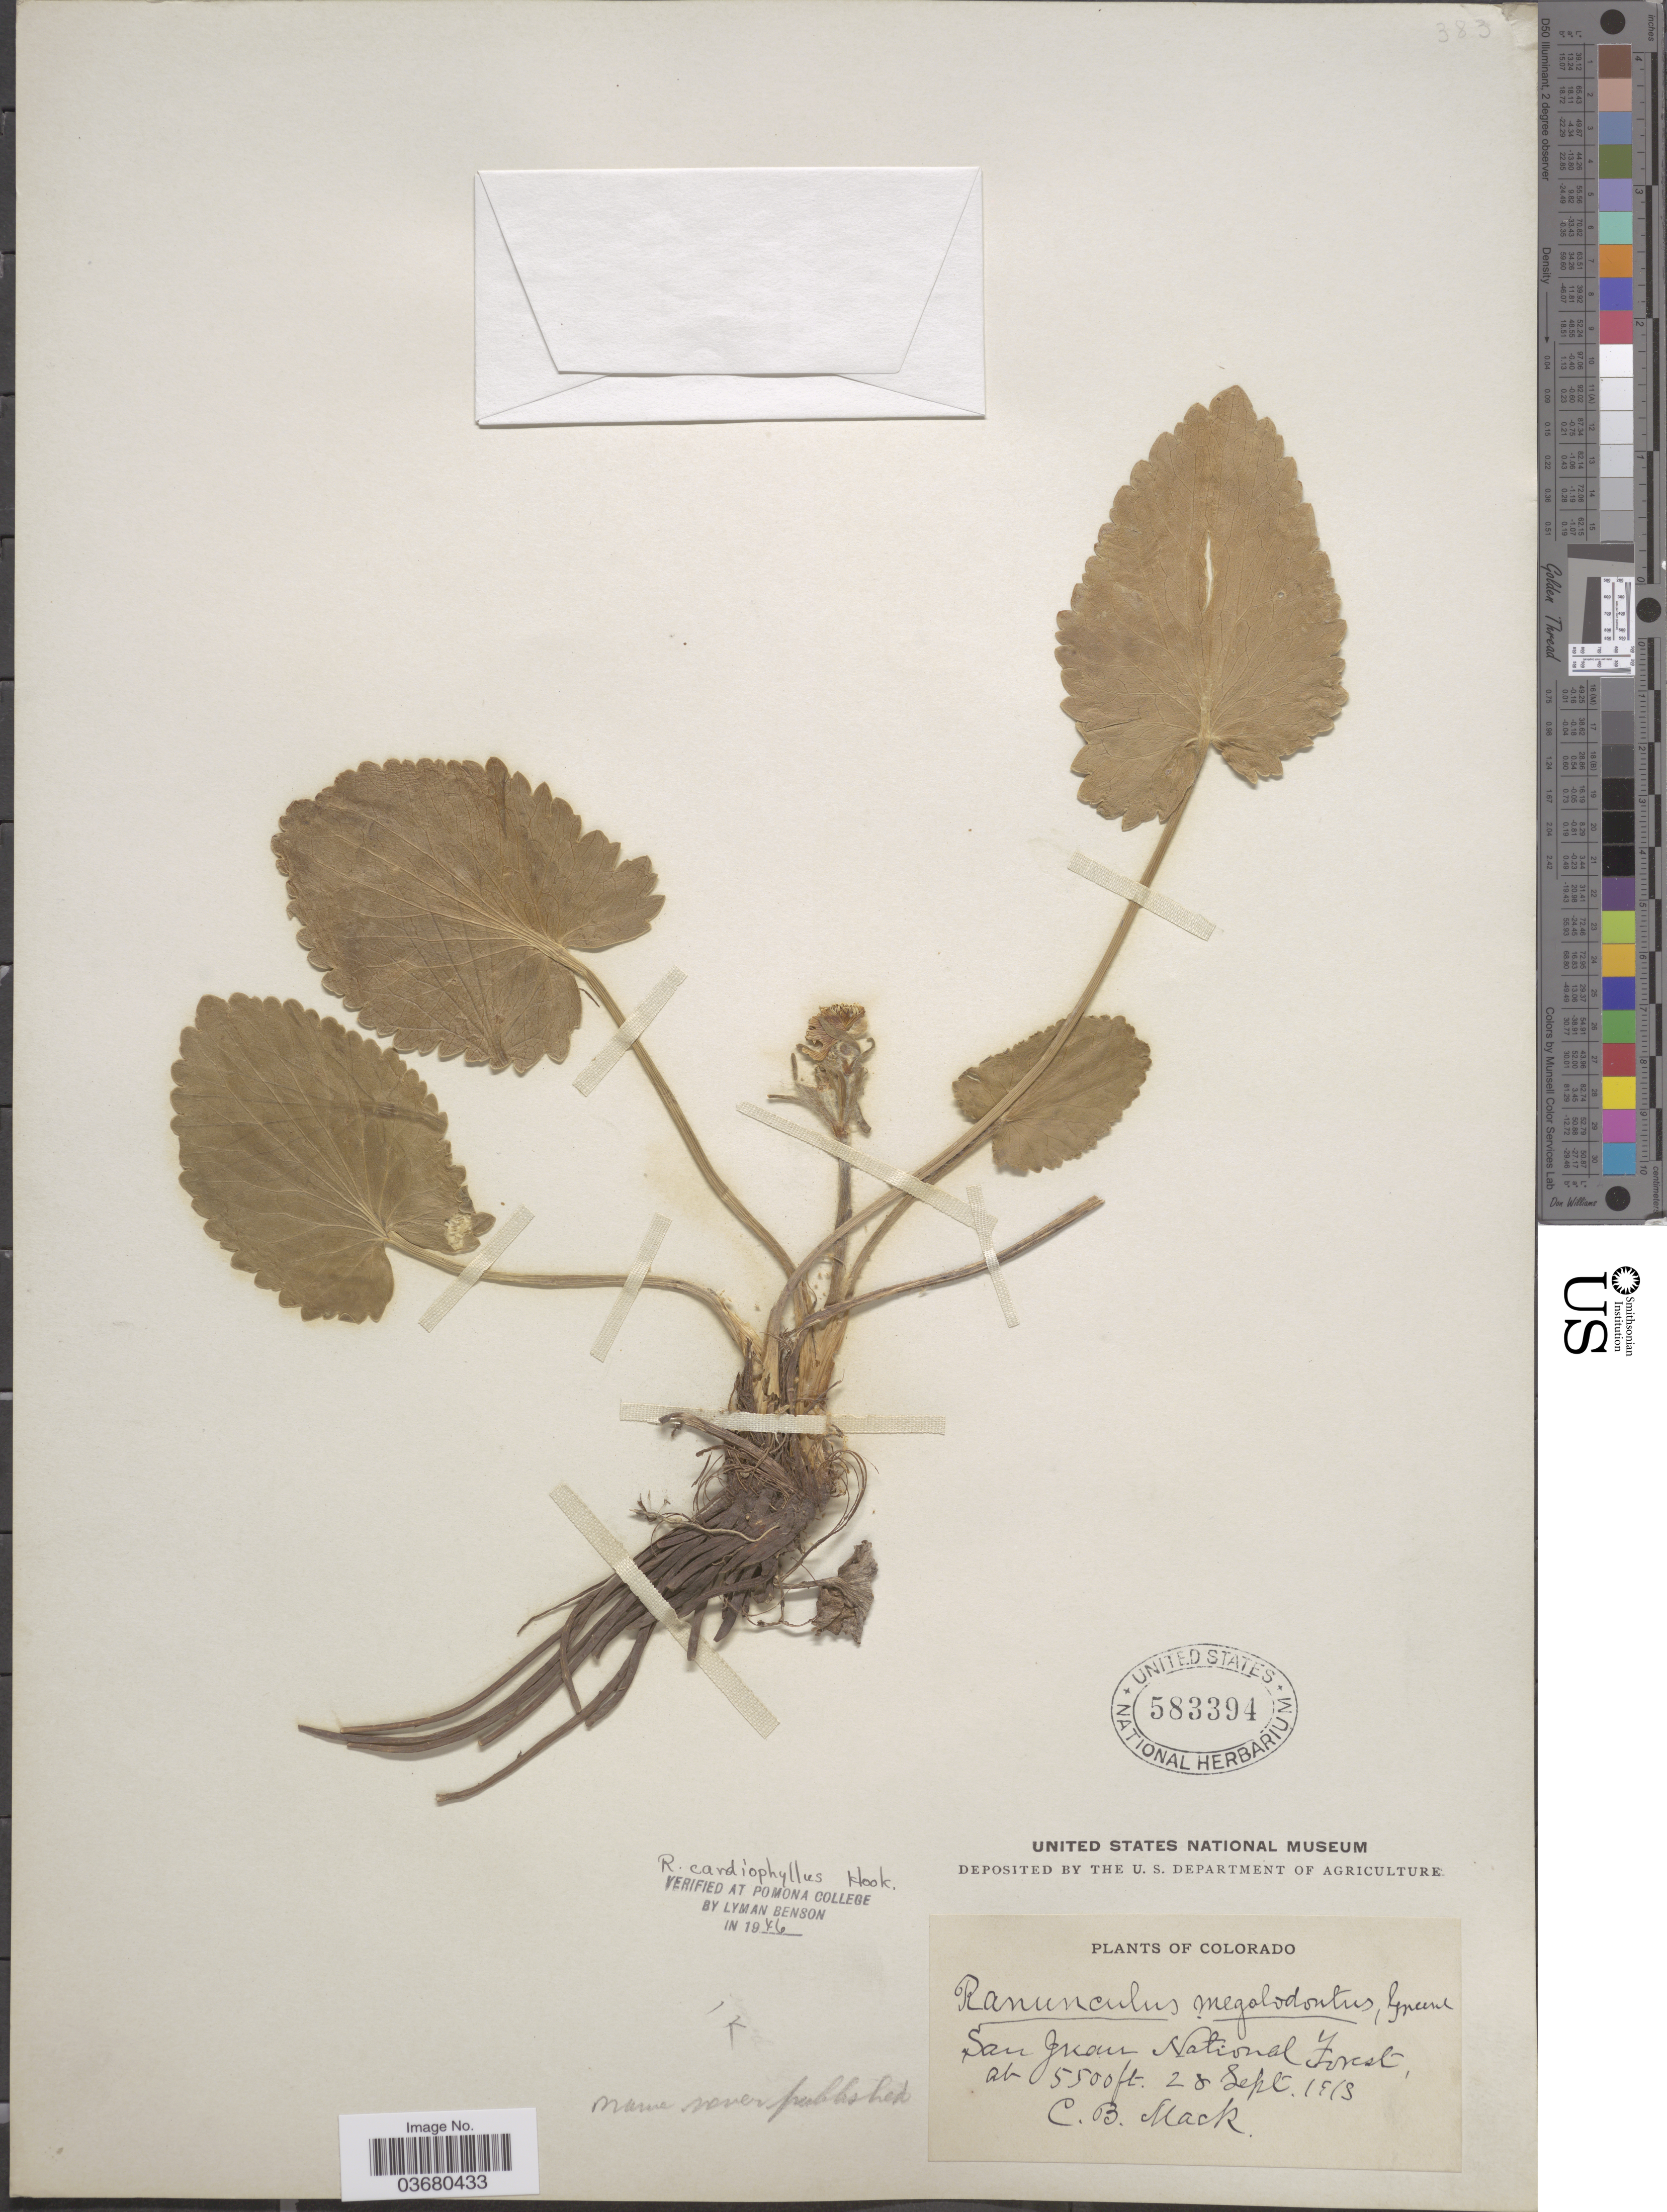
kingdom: Plantae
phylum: Tracheophyta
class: Magnoliopsida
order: Ranunculales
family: Ranunculaceae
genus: Ranunculus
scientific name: Ranunculus cardiophyllus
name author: Hook.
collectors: C. Mack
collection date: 1913-09-28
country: United States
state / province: Colorado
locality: San Juan National Forest.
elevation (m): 1676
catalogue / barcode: US 583394